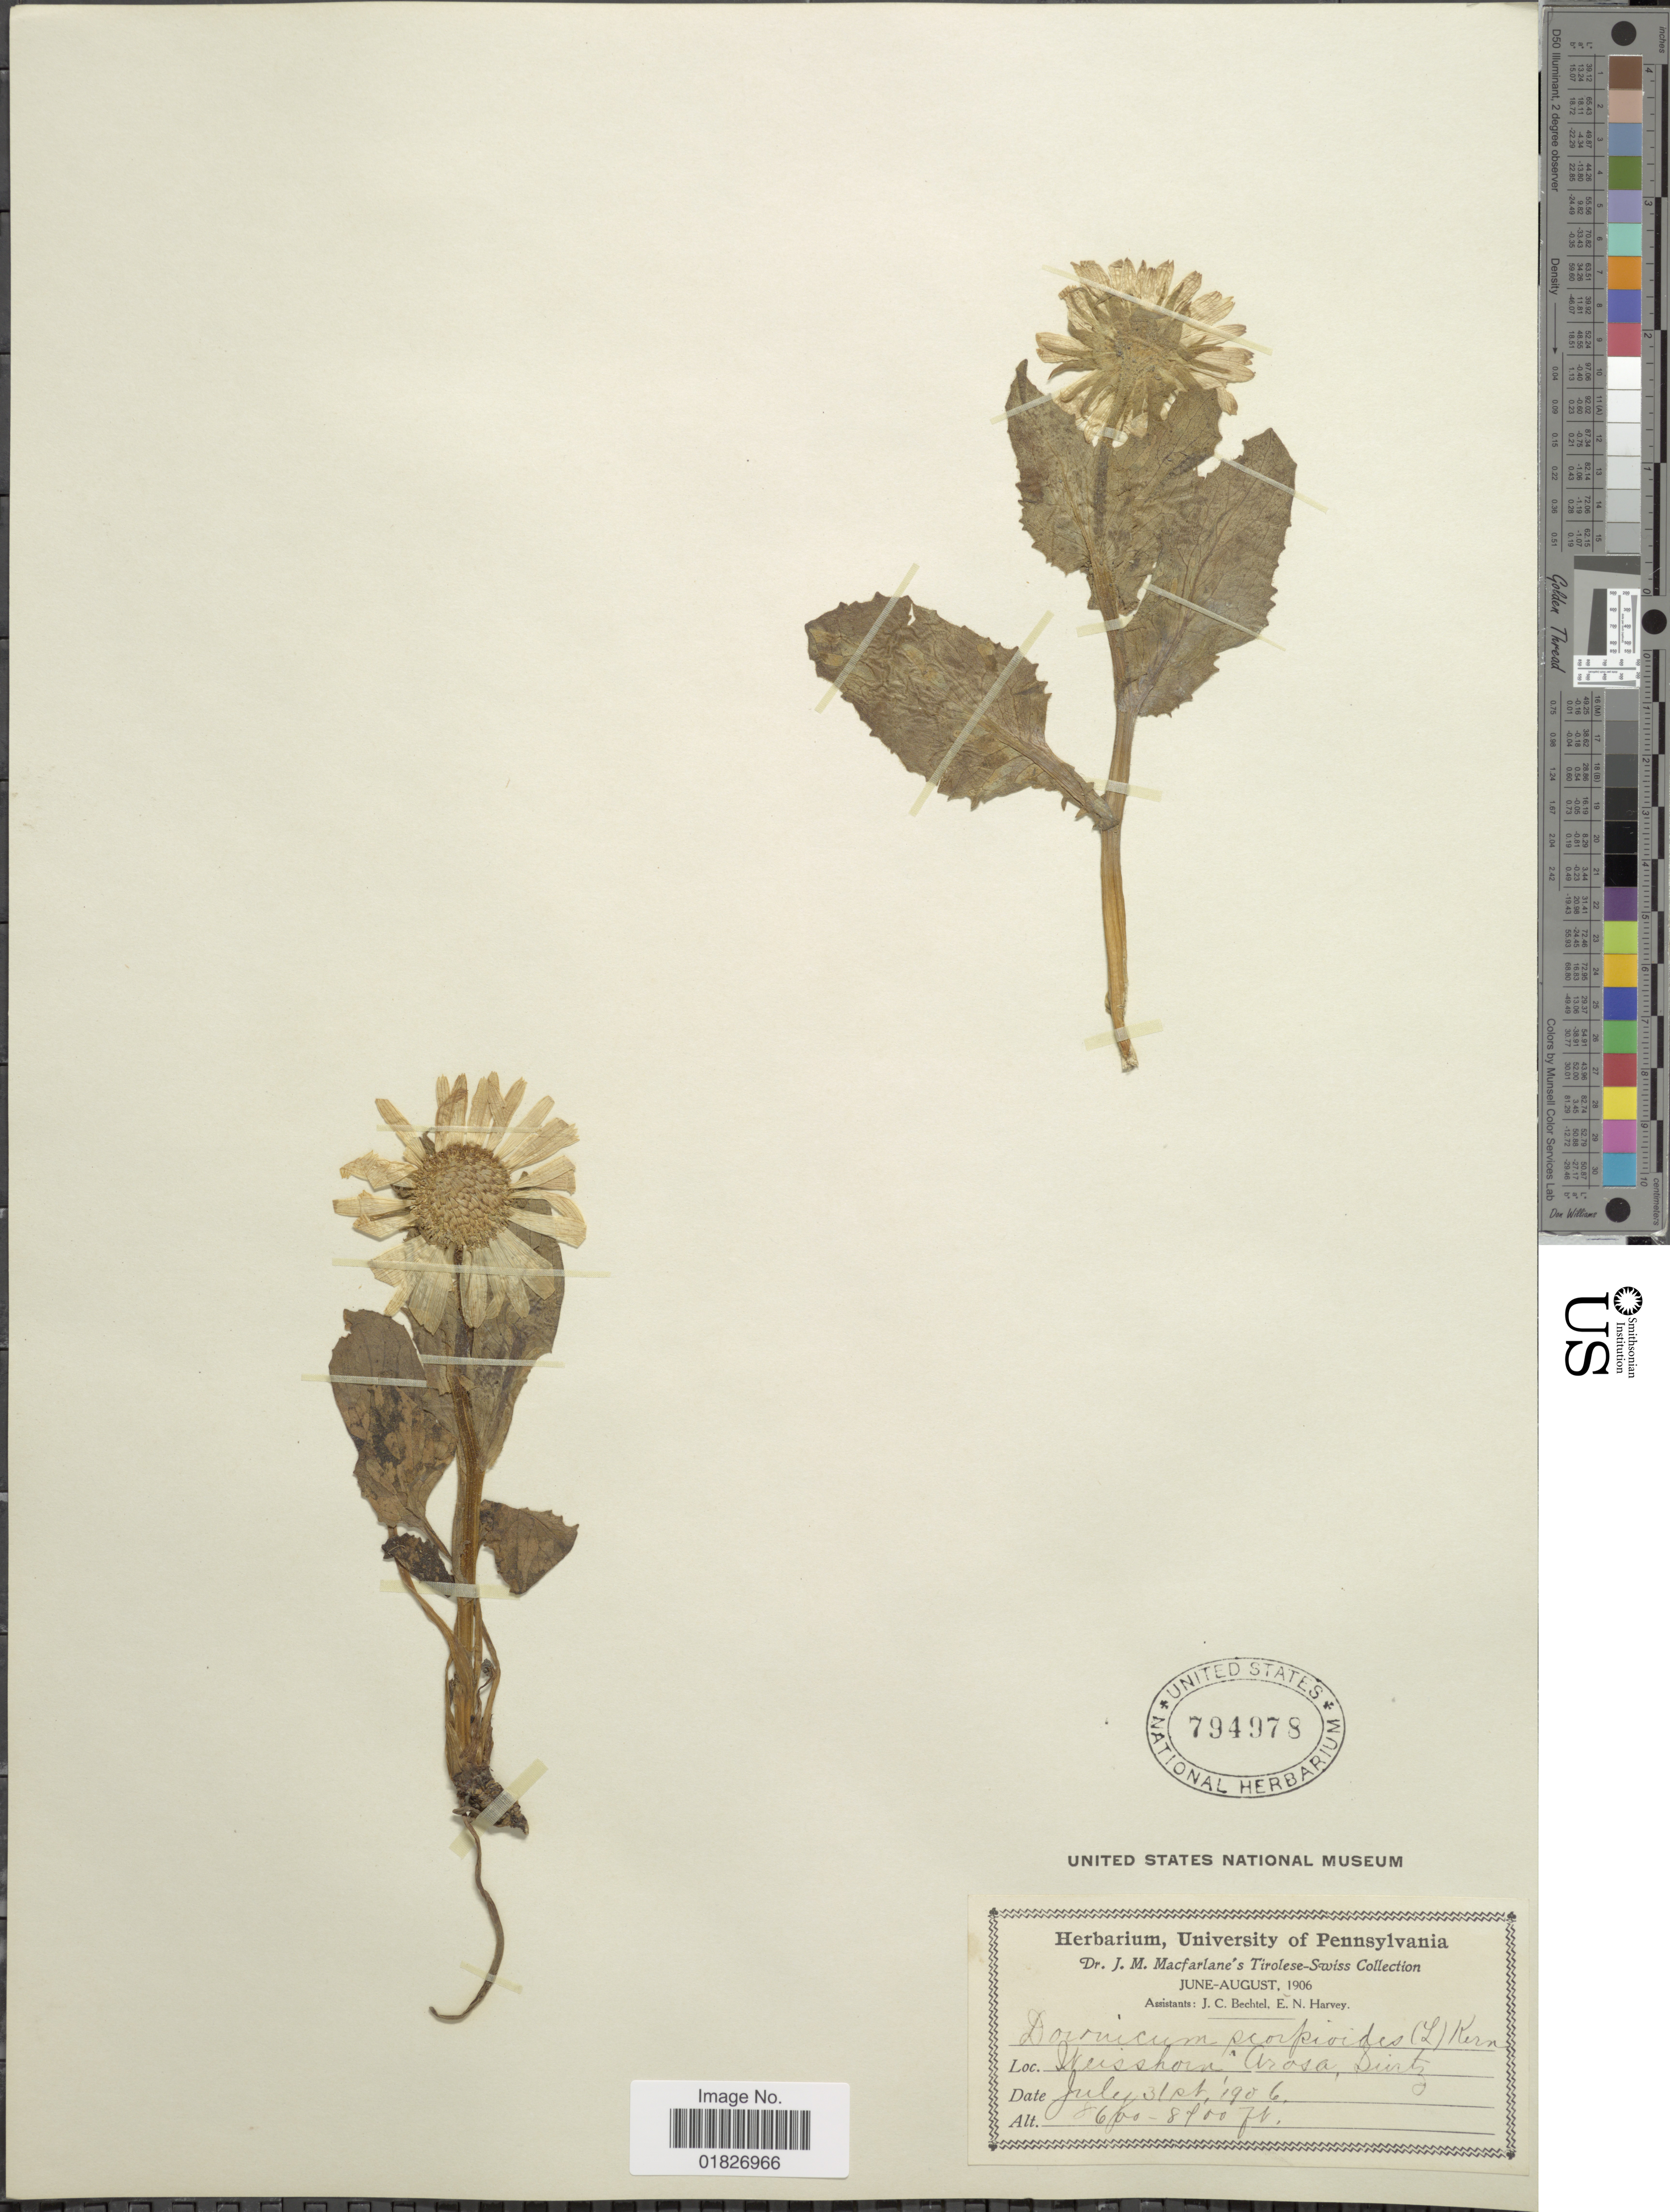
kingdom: Plantae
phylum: Tracheophyta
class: Magnoliopsida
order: Asterales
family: Asteraceae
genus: Doronicum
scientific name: Doronicum grandiflorum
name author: (Nyman) Rydb. & Fourc.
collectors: J. Macfarlane, J. Bechtel & E. Harvey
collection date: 1906-07-31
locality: Tirolese-Swiss, Weisshorn Arosa, Diertz [interpreted]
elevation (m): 2621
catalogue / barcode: US 794978